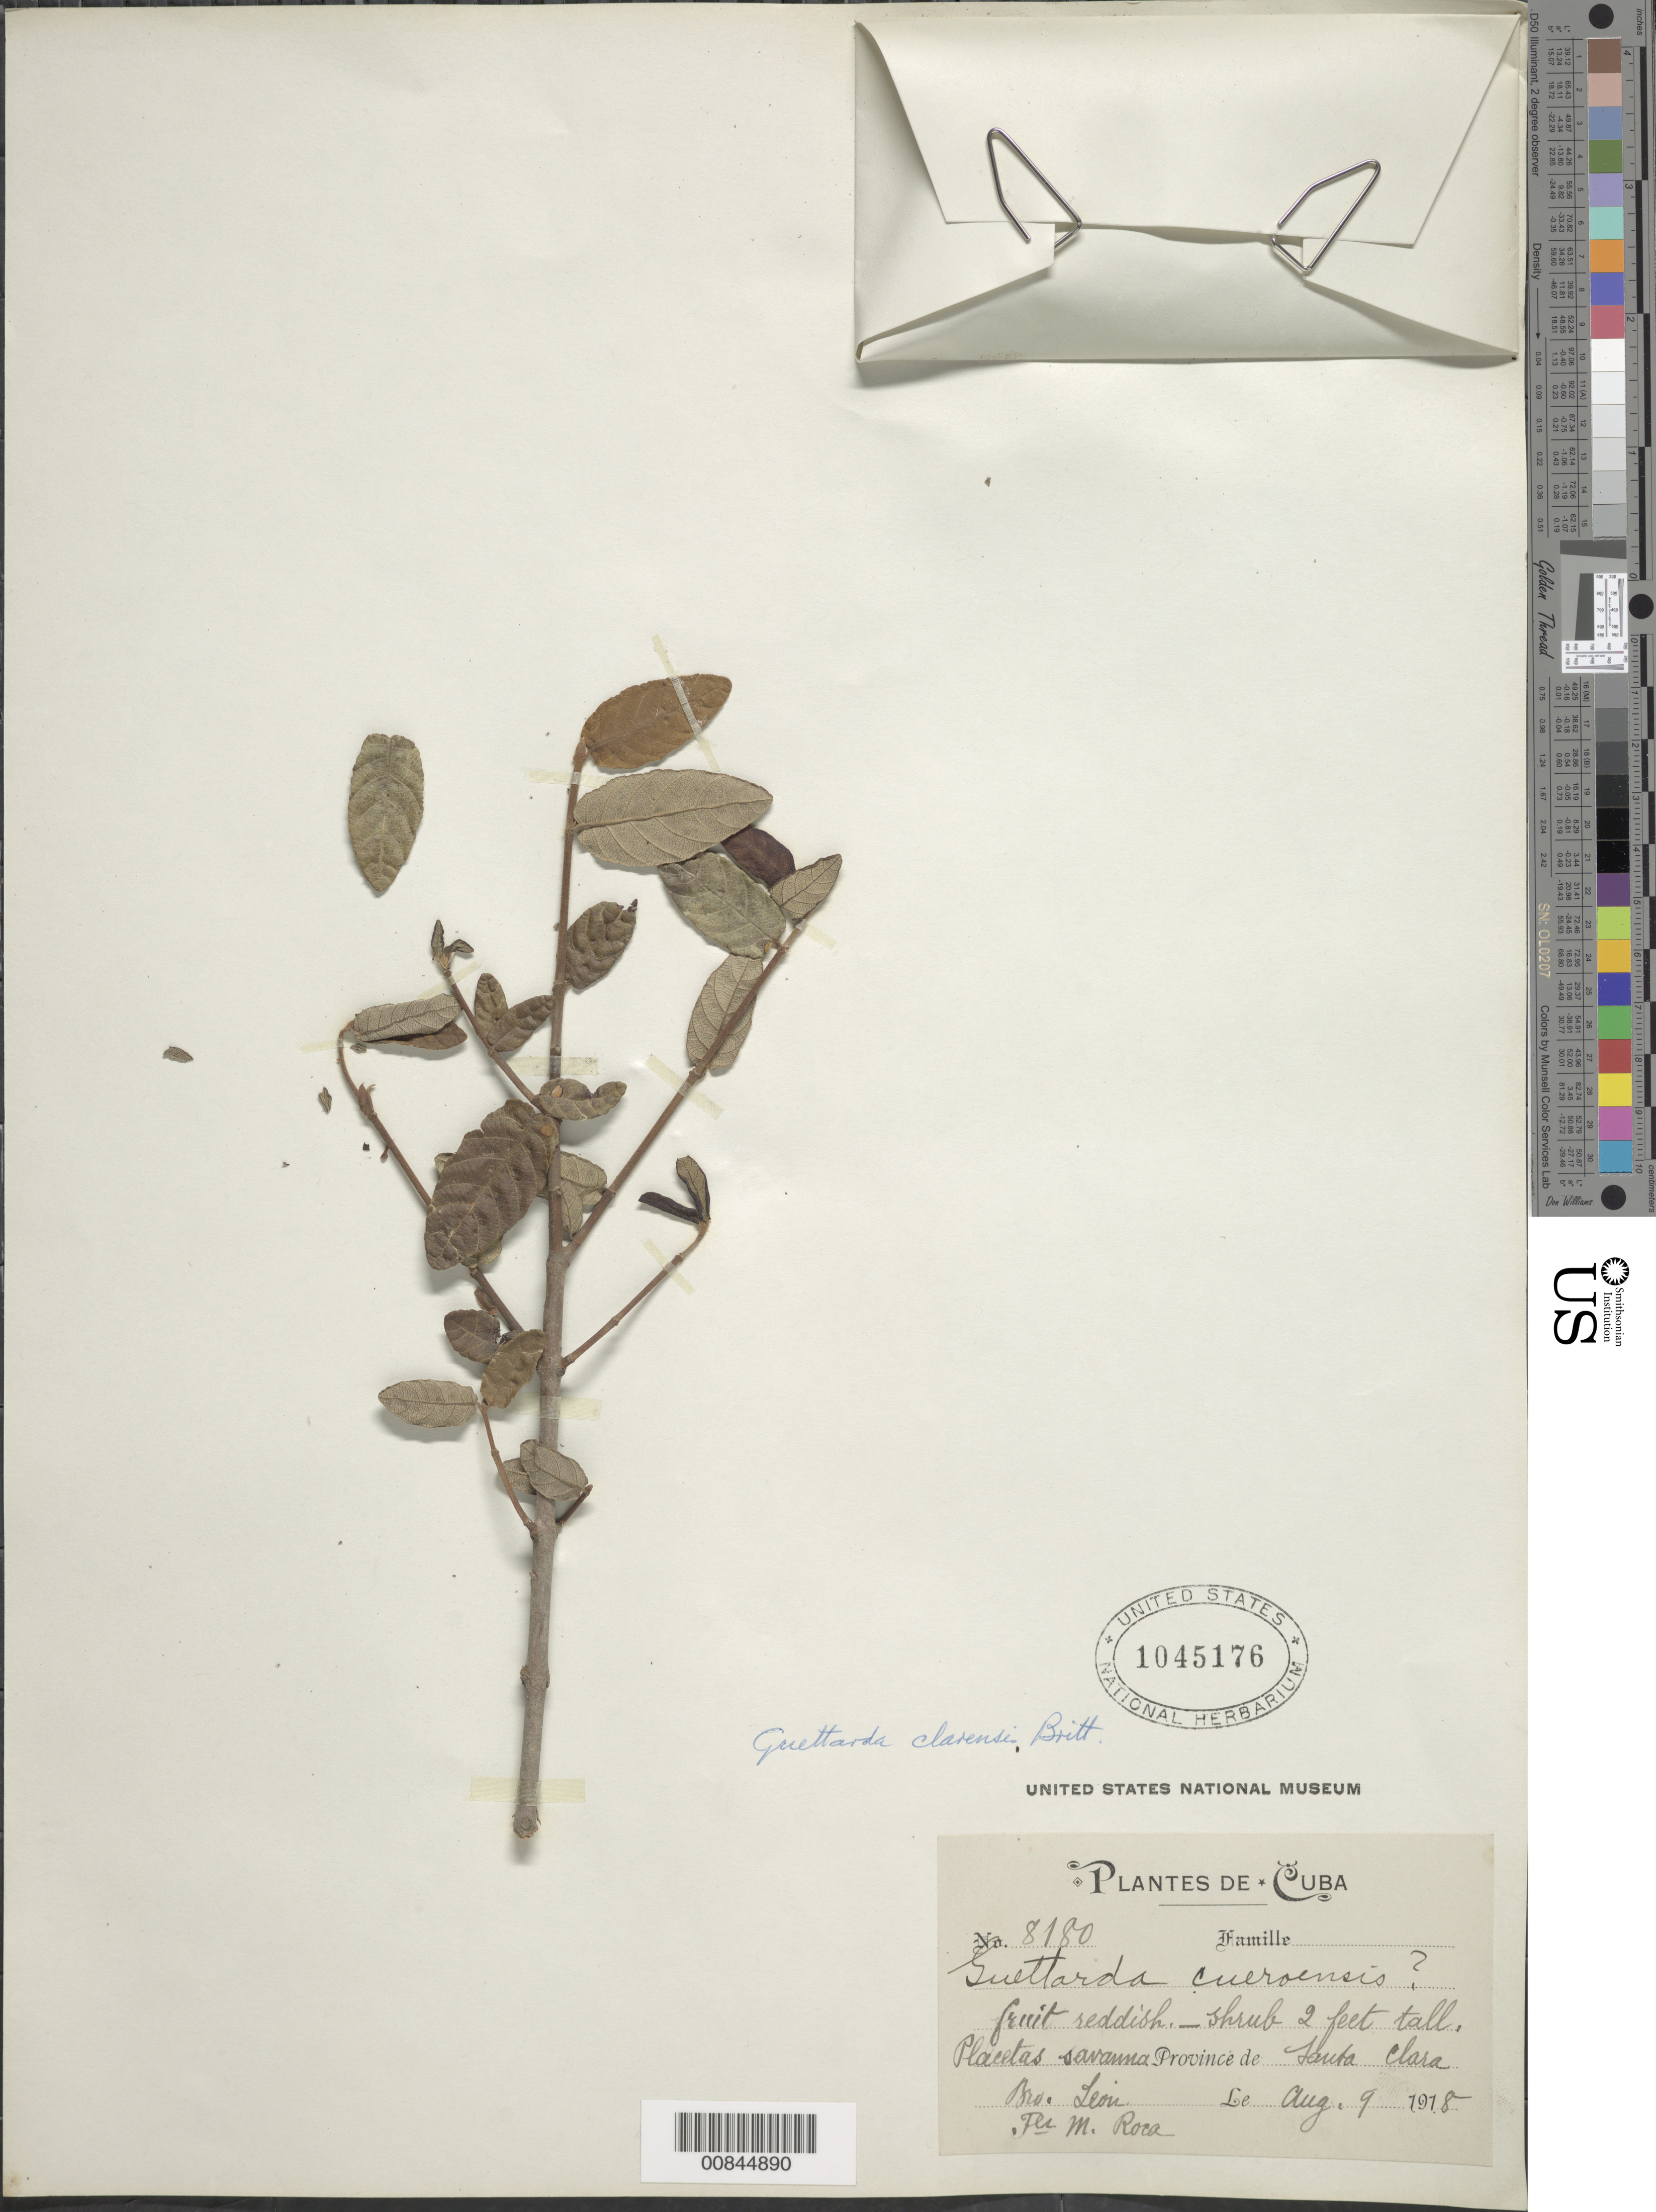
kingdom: Plantae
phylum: Tracheophyta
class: Magnoliopsida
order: Gentianales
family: Rubiaceae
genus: Guettarda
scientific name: Guettarda clarensis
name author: Britton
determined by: Liogier, Alain H.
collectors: Bro. León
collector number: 8180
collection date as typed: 09 Aug 1918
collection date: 1918-08-09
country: Cuba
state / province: Las Villas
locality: Placetas savanna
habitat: Savanna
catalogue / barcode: US 1045176